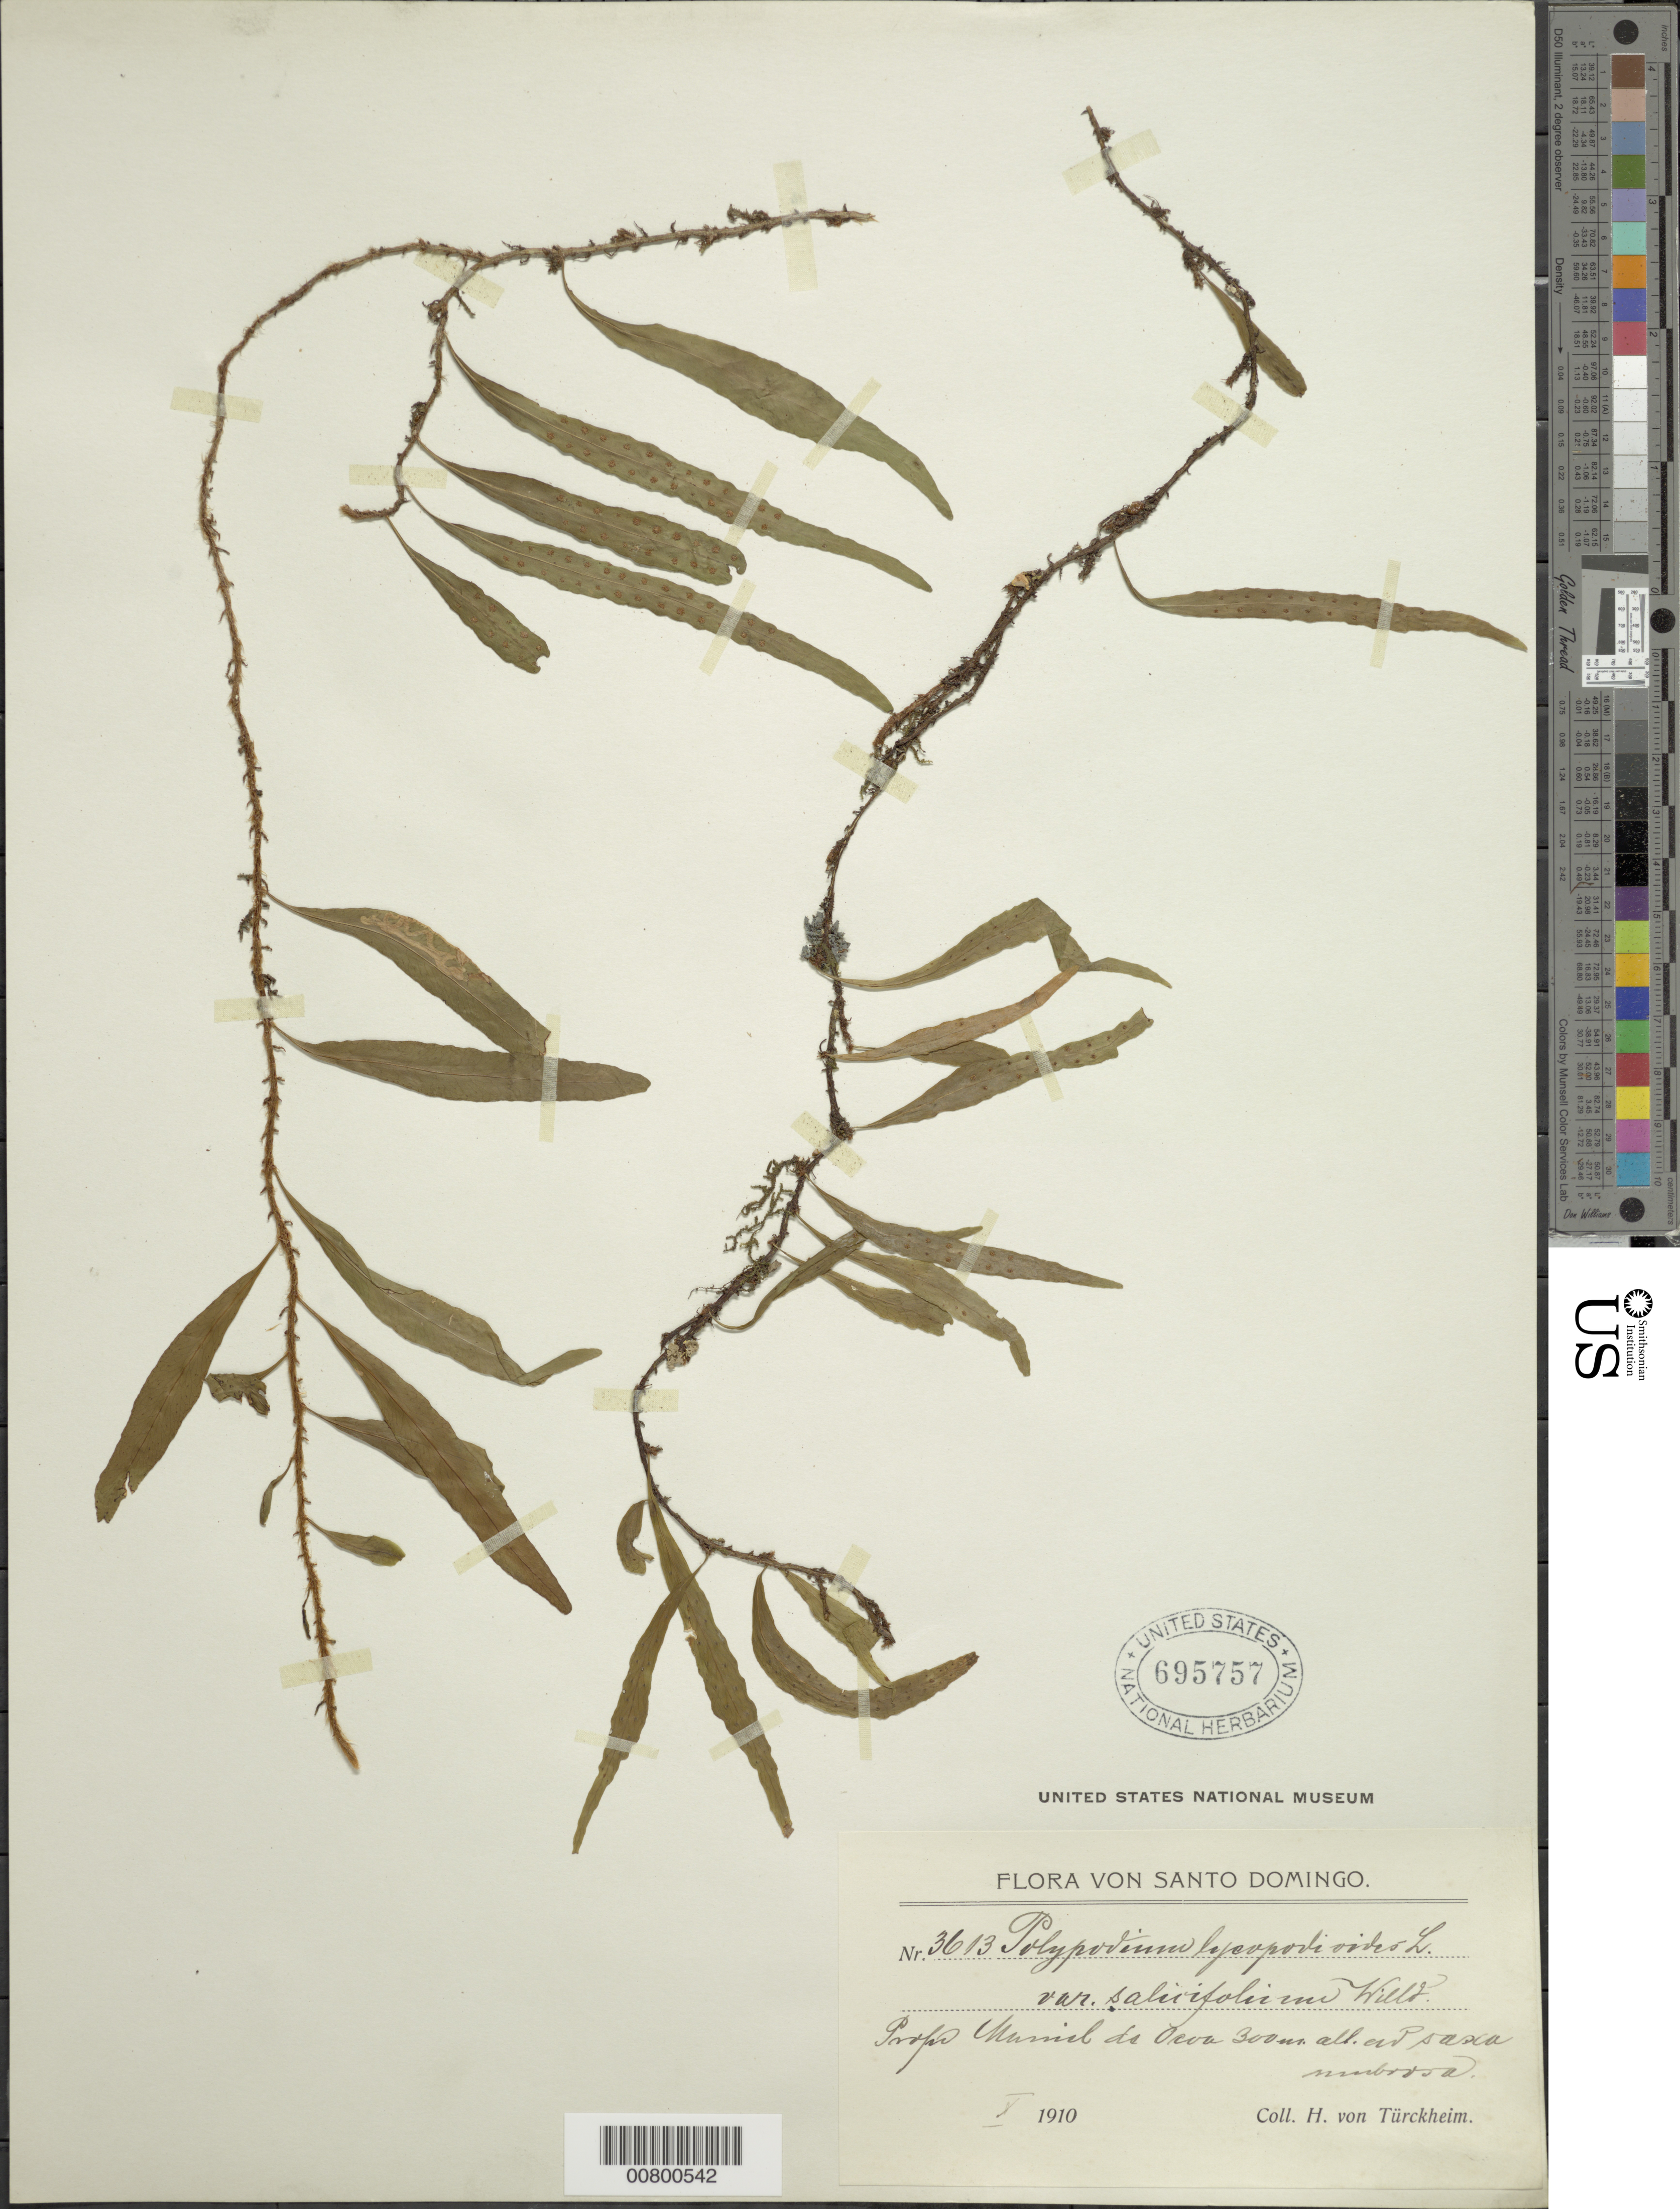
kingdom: Plantae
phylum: Tracheophyta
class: Polypodiopsida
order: Polypodiales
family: Polypodiaceae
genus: Microgramma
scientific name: Microgramma heterophylla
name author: (L.) Wherry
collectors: H. von Türckheim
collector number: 3613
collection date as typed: Oct 1910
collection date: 1910-10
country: Dominican Republic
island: Hispaniola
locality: Muriel de Ocoa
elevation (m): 300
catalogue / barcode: US 695757